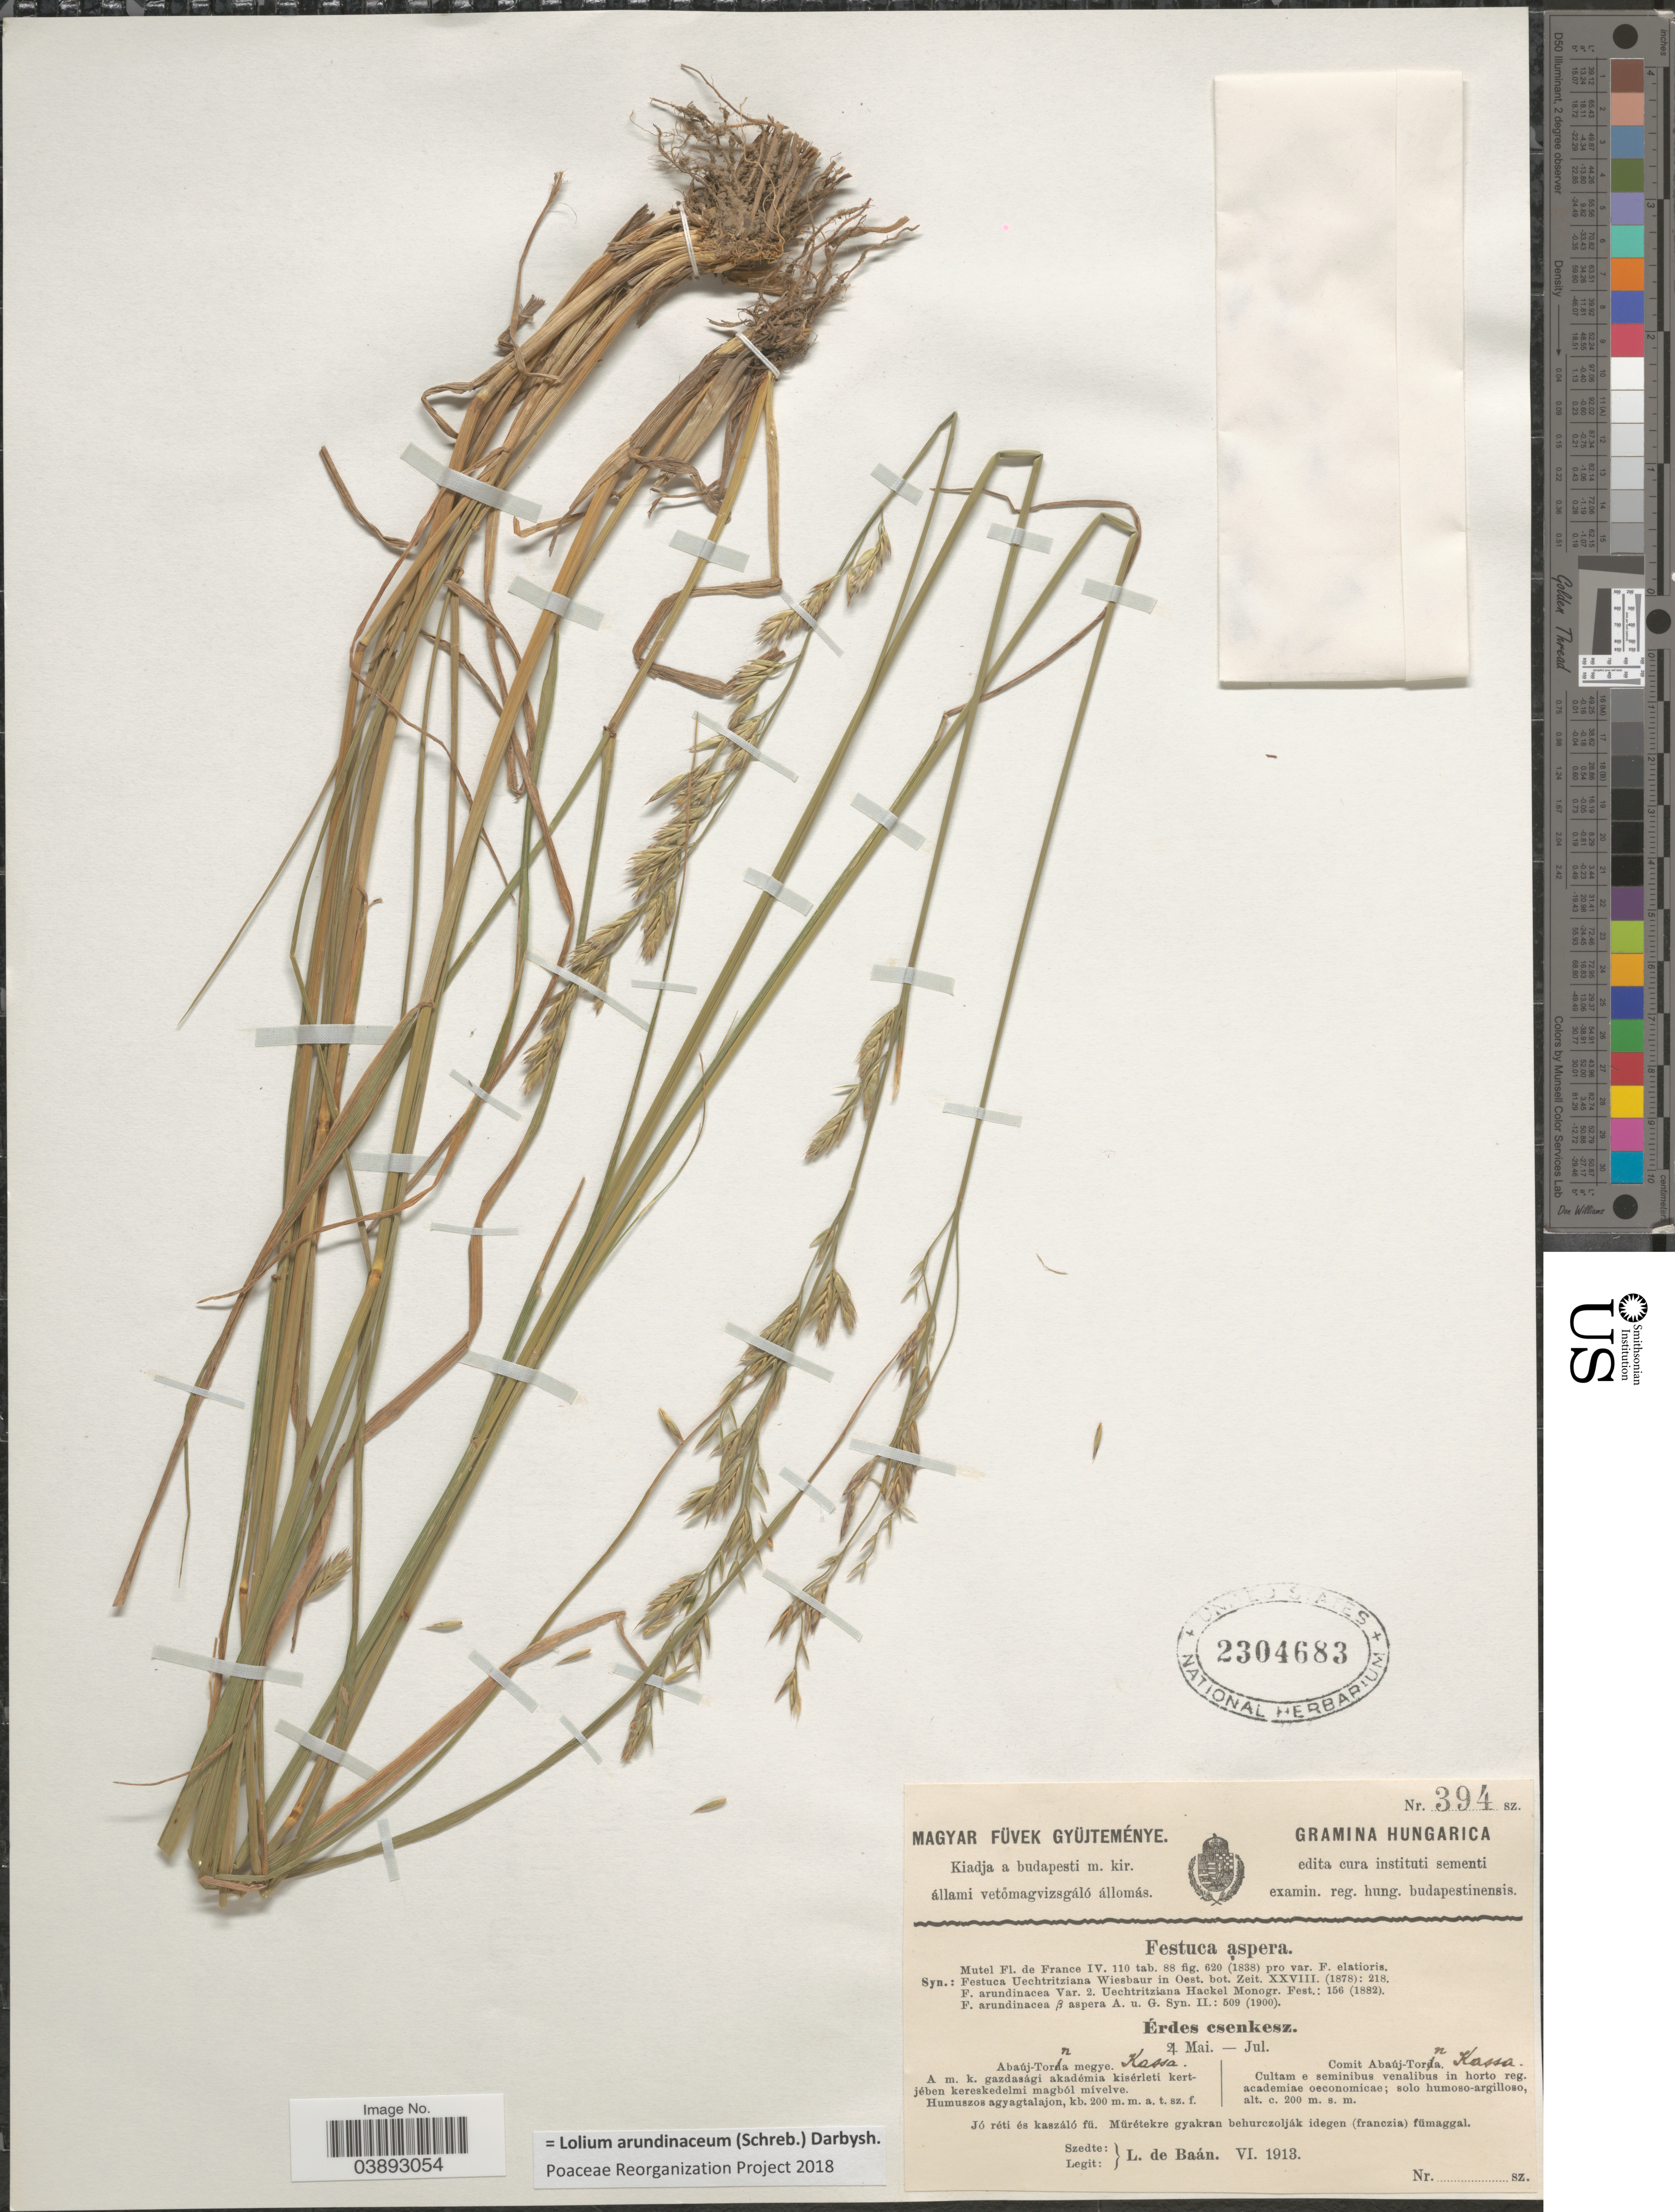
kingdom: Plantae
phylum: Tracheophyta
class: Liliopsida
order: Poales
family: Poaceae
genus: Lolium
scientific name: Lolium arundinaceum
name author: (Schreb.) Darbysh.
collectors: L. De Baán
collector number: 394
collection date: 1913-06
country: Hungary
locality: Hungarica. Comit. Abaúj-Torna Kassa. Cultam e seminibus venalibus in horto reg. academiae oeconomicae.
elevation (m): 200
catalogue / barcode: US 2304683